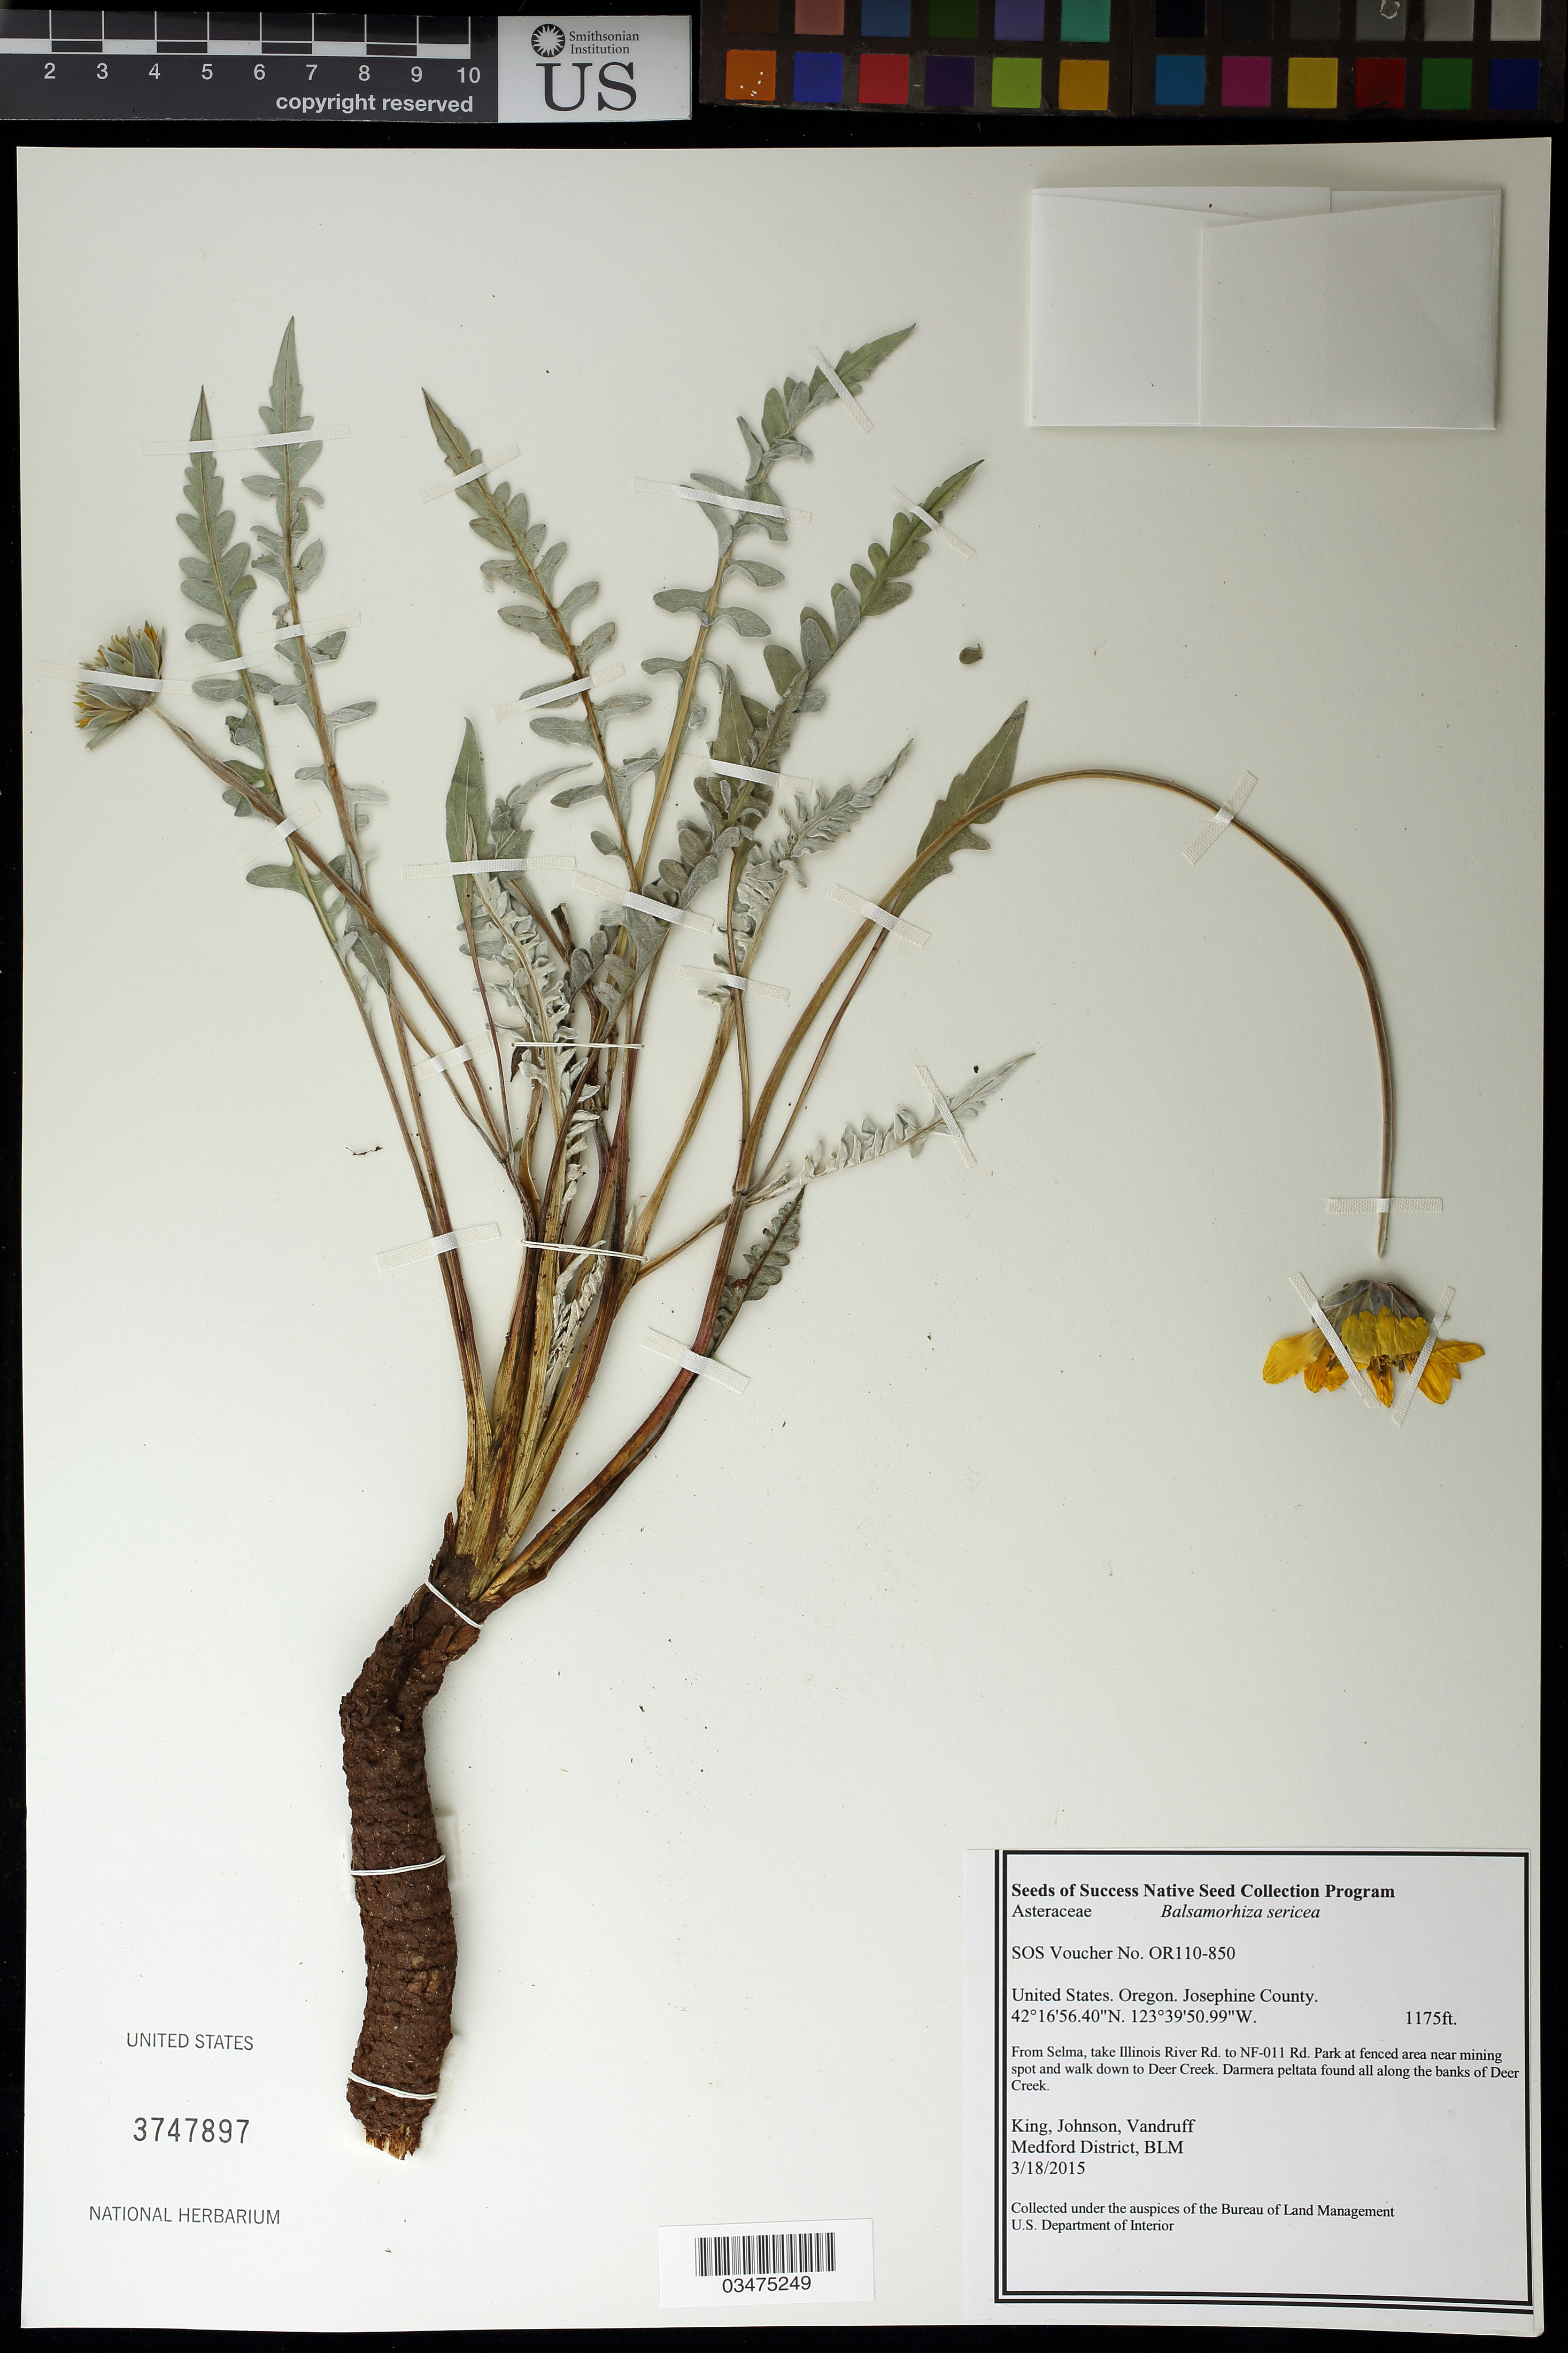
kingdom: Plantae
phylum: Tracheophyta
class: Magnoliopsida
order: Asterales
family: Asteraceae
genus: Balsamorhiza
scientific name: Balsamorhiza sericea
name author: W.A. Weber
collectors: King, --, -- Johnson & -. Vandruff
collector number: OR110-850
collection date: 2015-03-18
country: United States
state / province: Oregon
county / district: Josephine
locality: Along the bank of Deer Creek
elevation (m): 358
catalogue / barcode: US 3747897